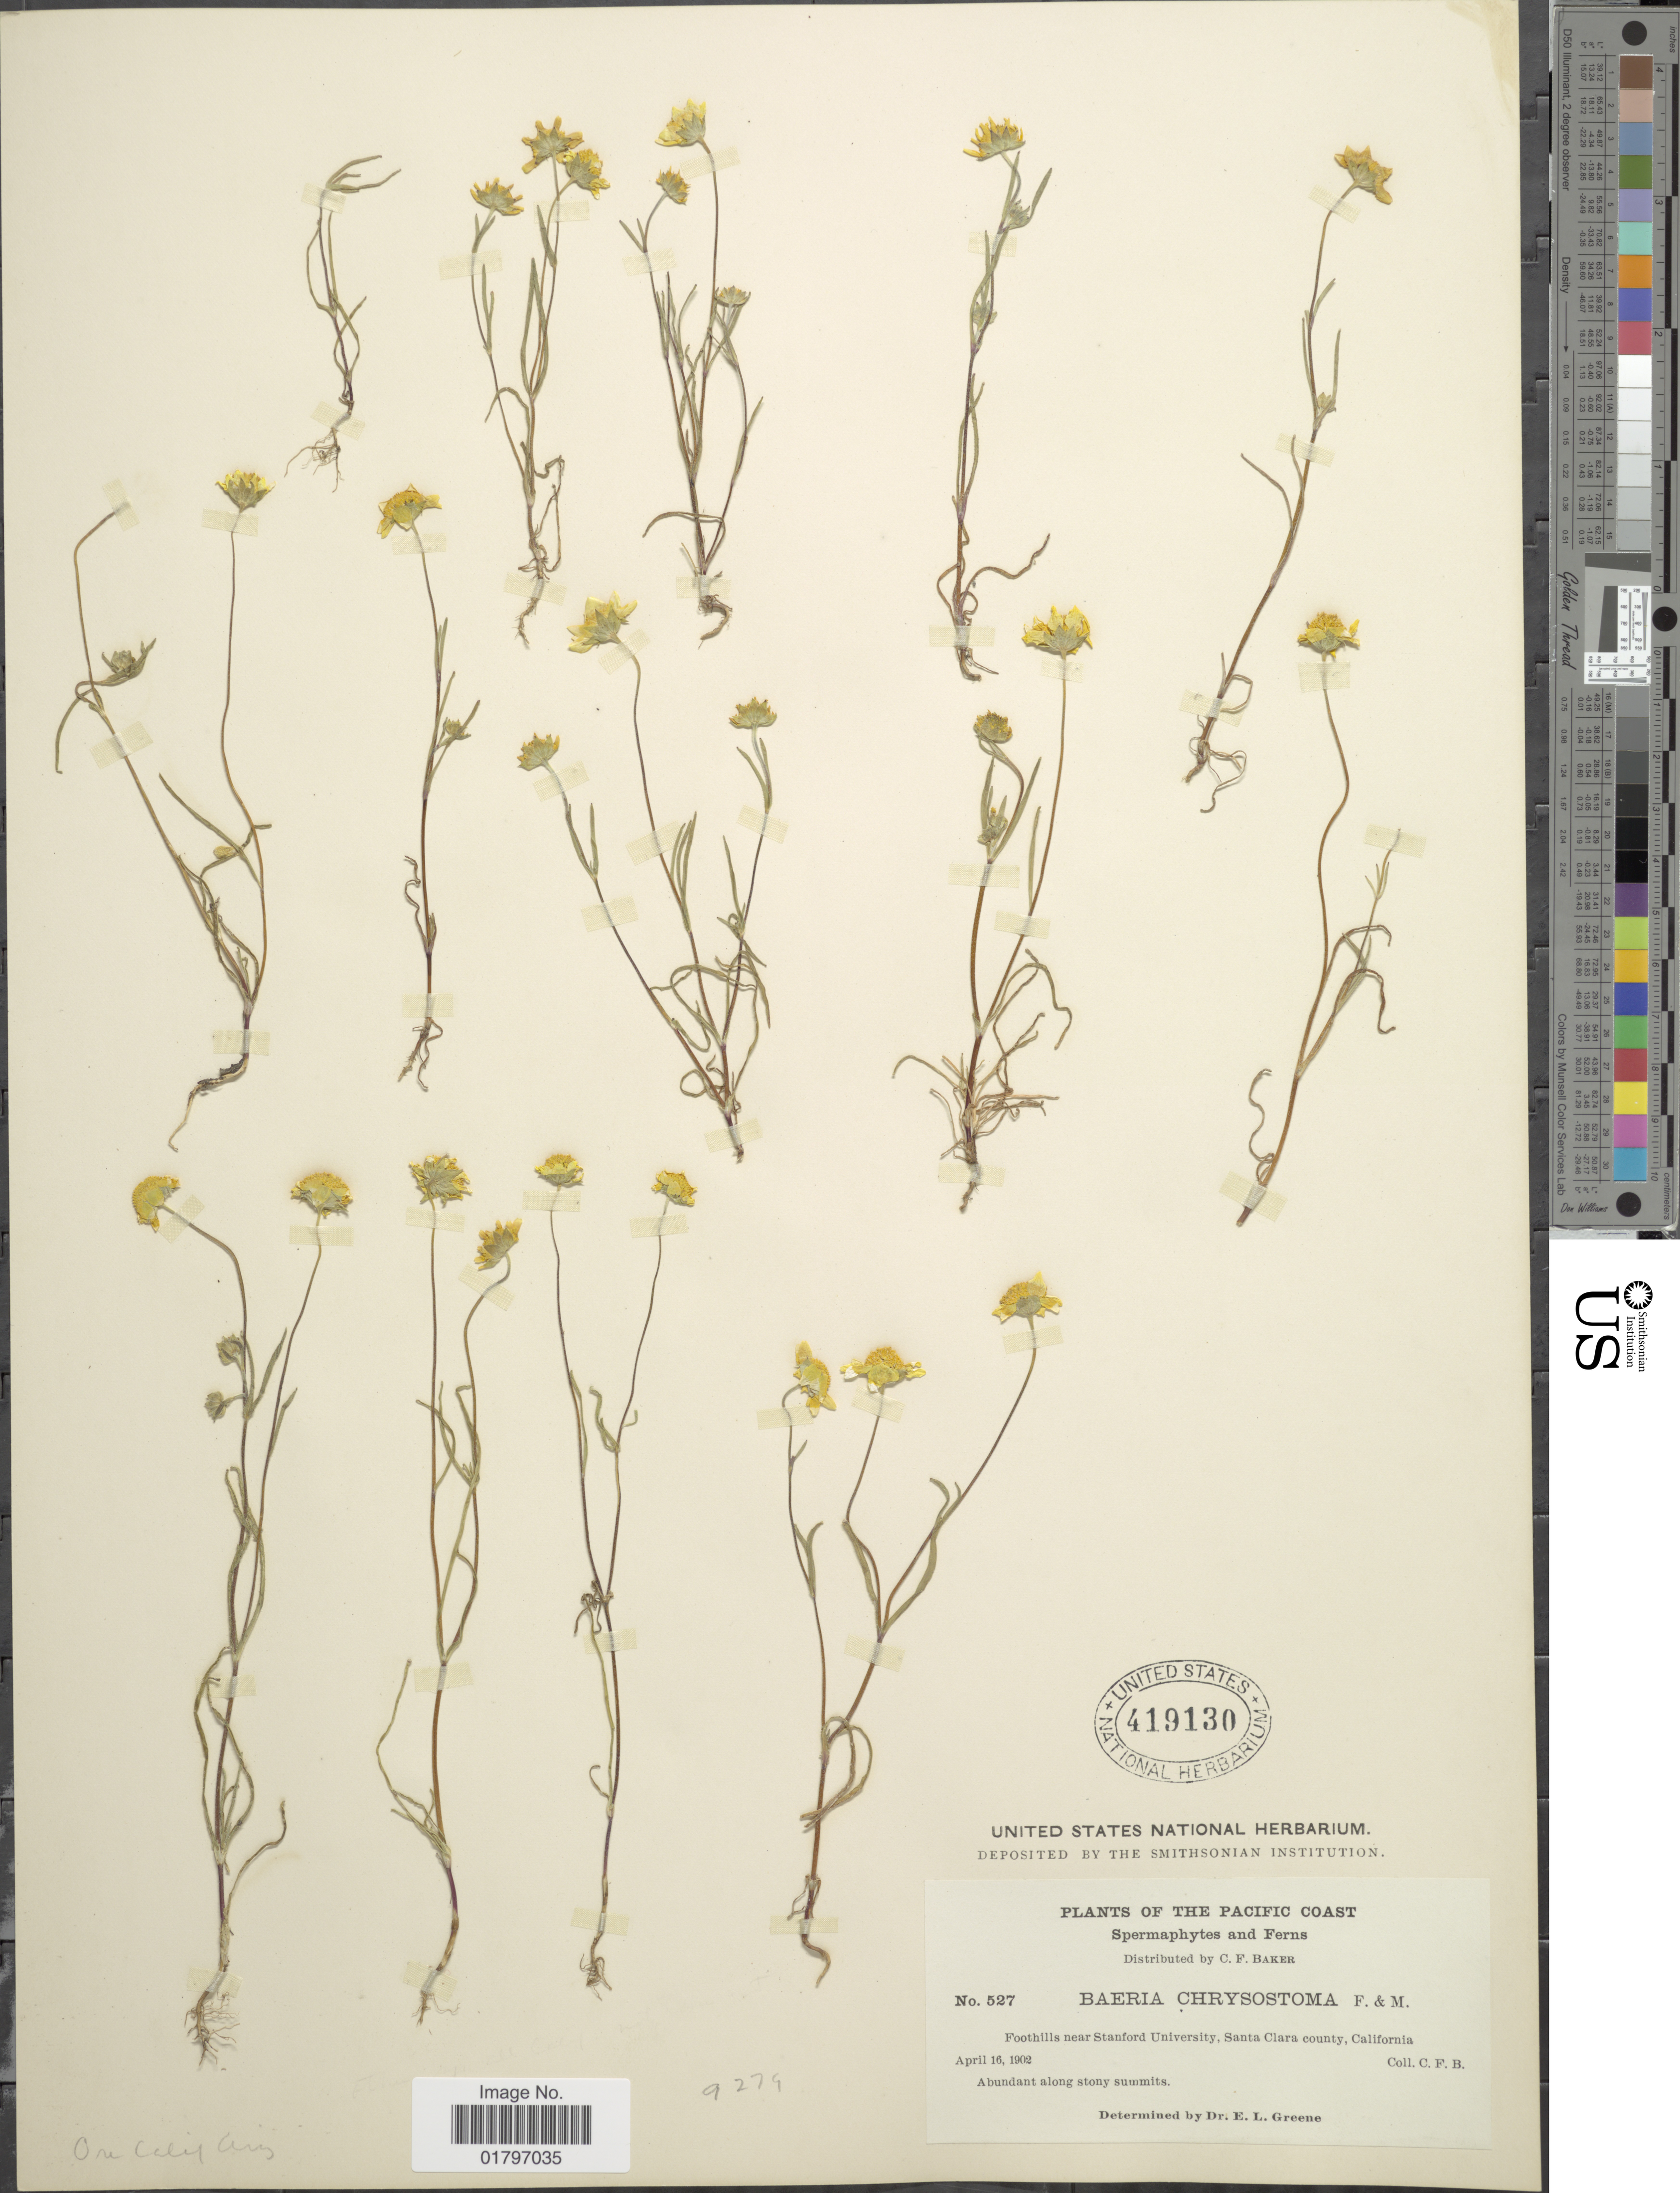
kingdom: Plantae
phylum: Tracheophyta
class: Magnoliopsida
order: Asterales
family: Asteraceae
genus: Lasthenia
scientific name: Lasthenia chrysostoma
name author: (Fisch. & C.A. Mey.) Greene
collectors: C. F. Baker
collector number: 527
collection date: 1902-04-16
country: United States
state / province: California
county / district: Santa Clara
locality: Pacific Coast. Foothills near Stanford University, Santa Clara county, California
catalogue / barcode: US 419130